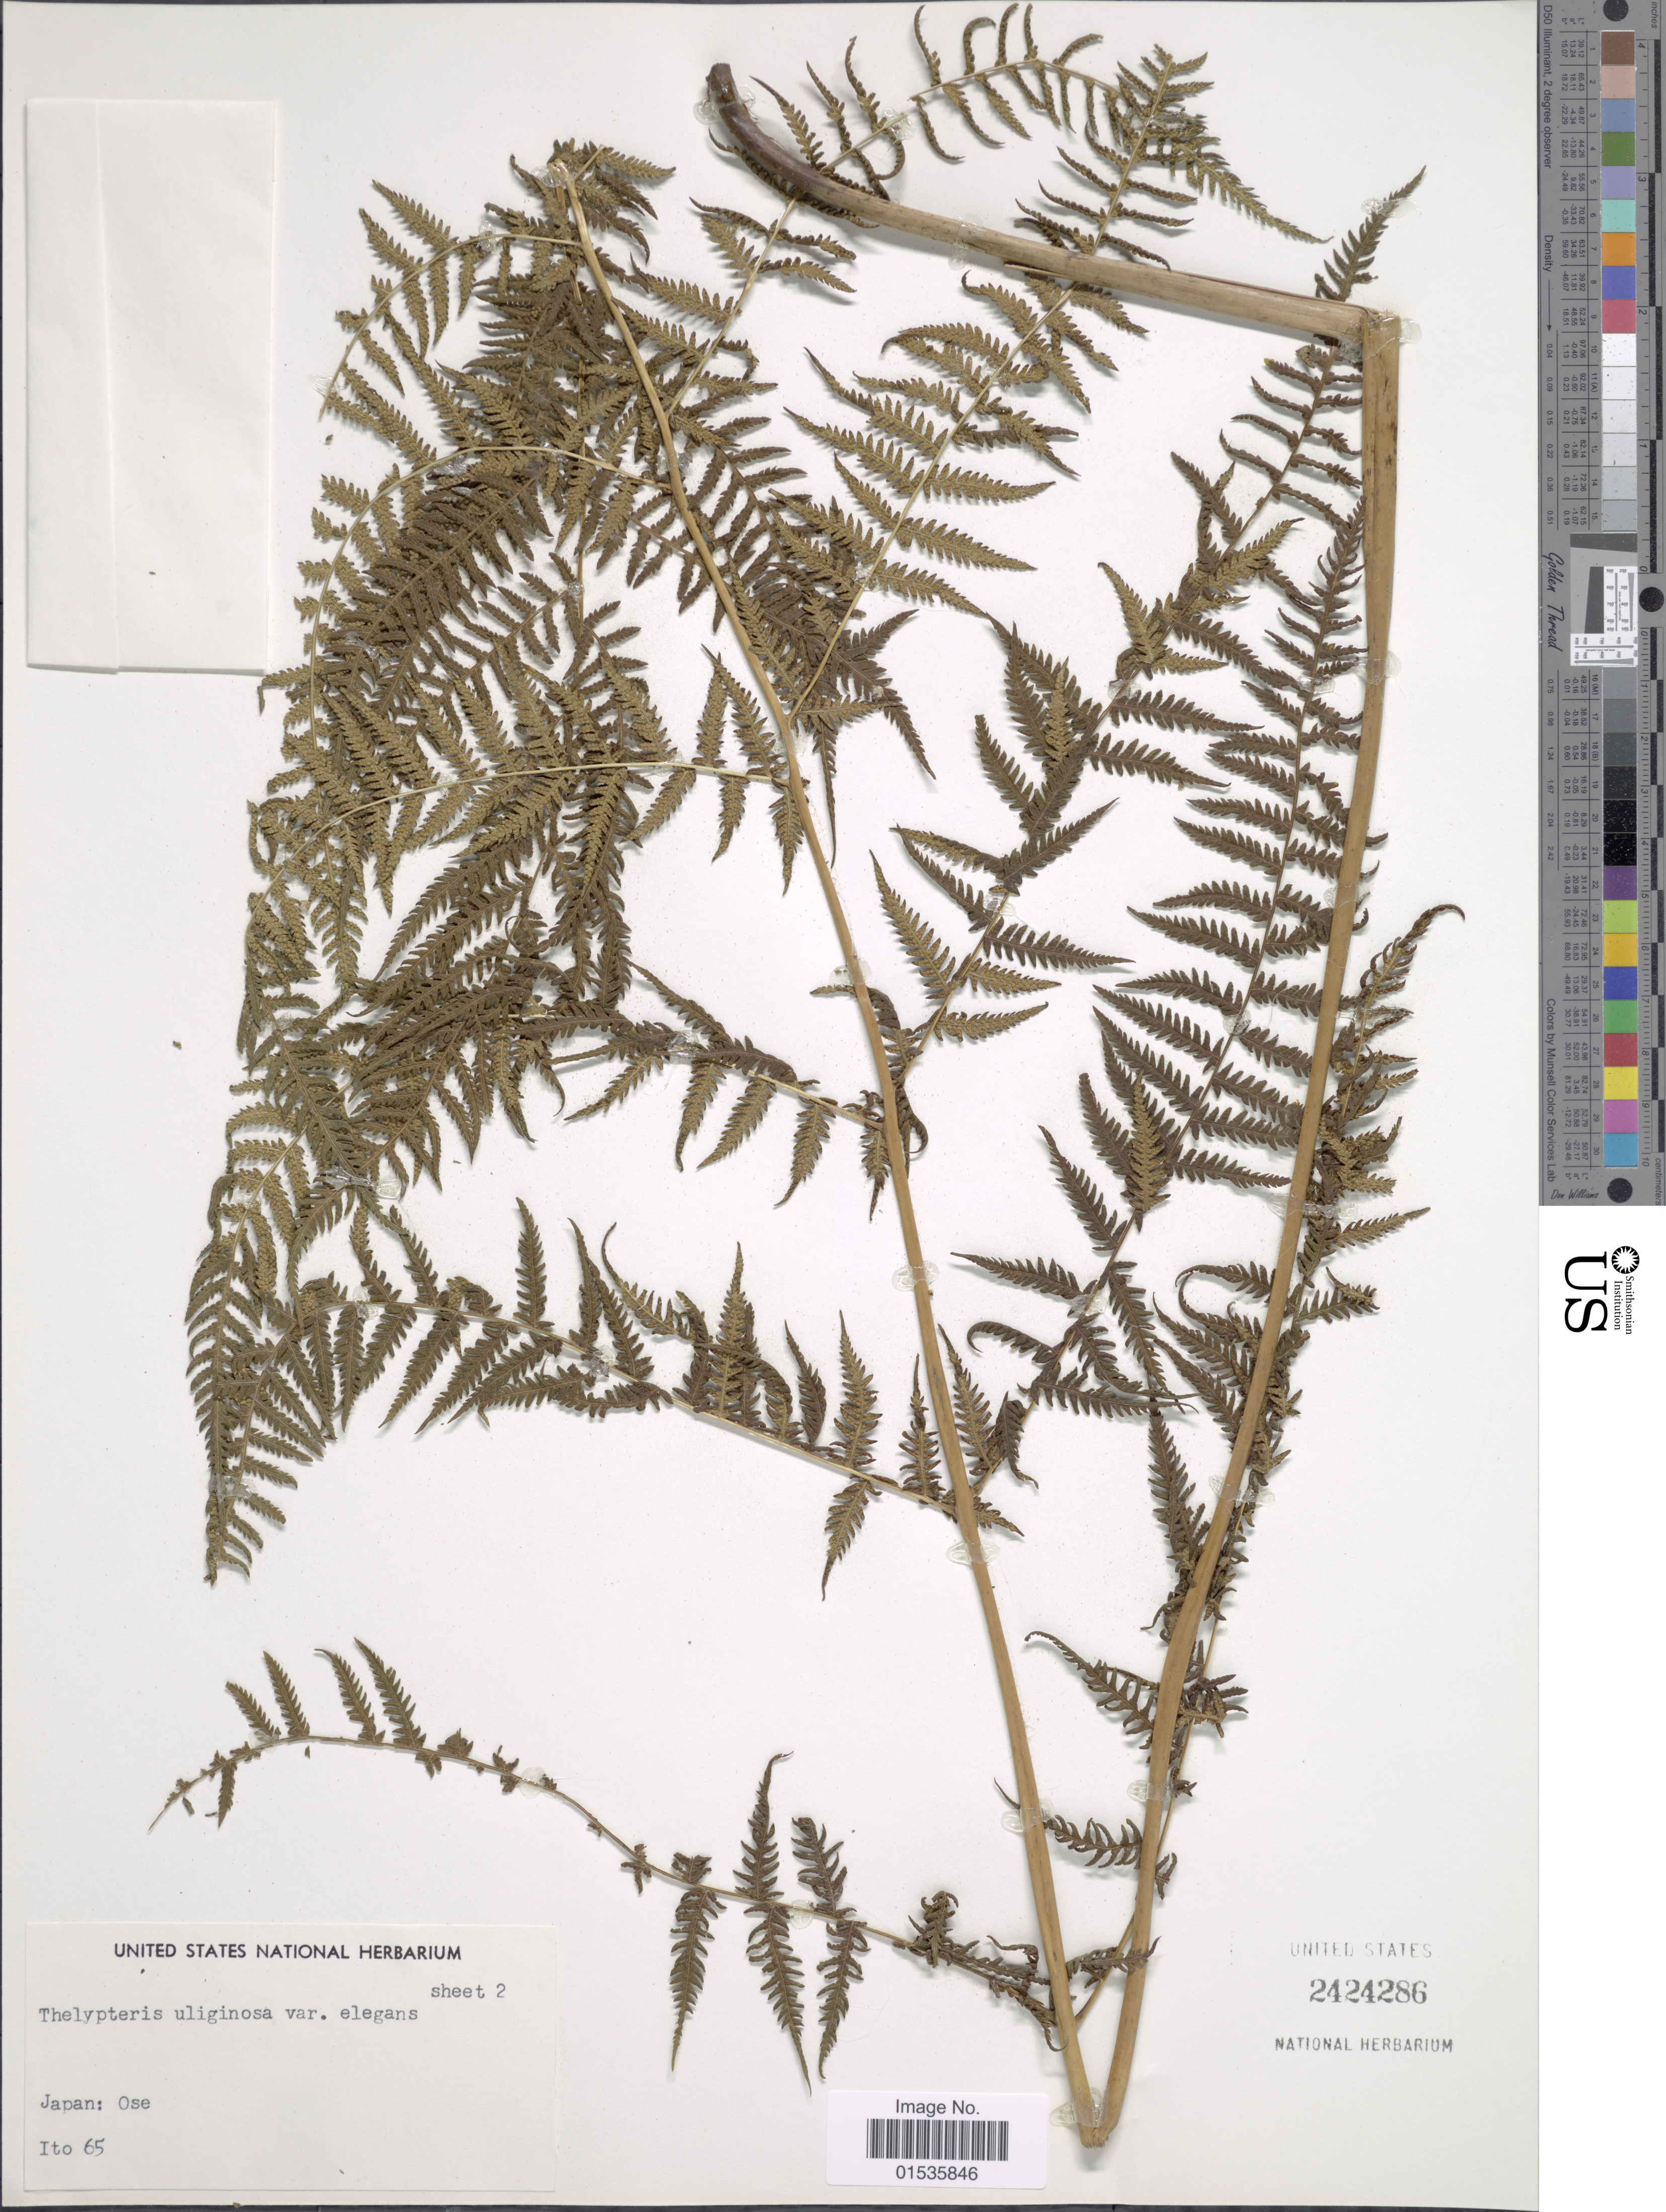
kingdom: Plantae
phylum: Tracheophyta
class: Polypodiopsida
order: Polypodiales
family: Thelypteridaceae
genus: Macrothelypteris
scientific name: Macrothelypteris torresiana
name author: (Gaudich.) Ching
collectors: -. Ito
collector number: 65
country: Japan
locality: Japan: Ose.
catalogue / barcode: US 2424286